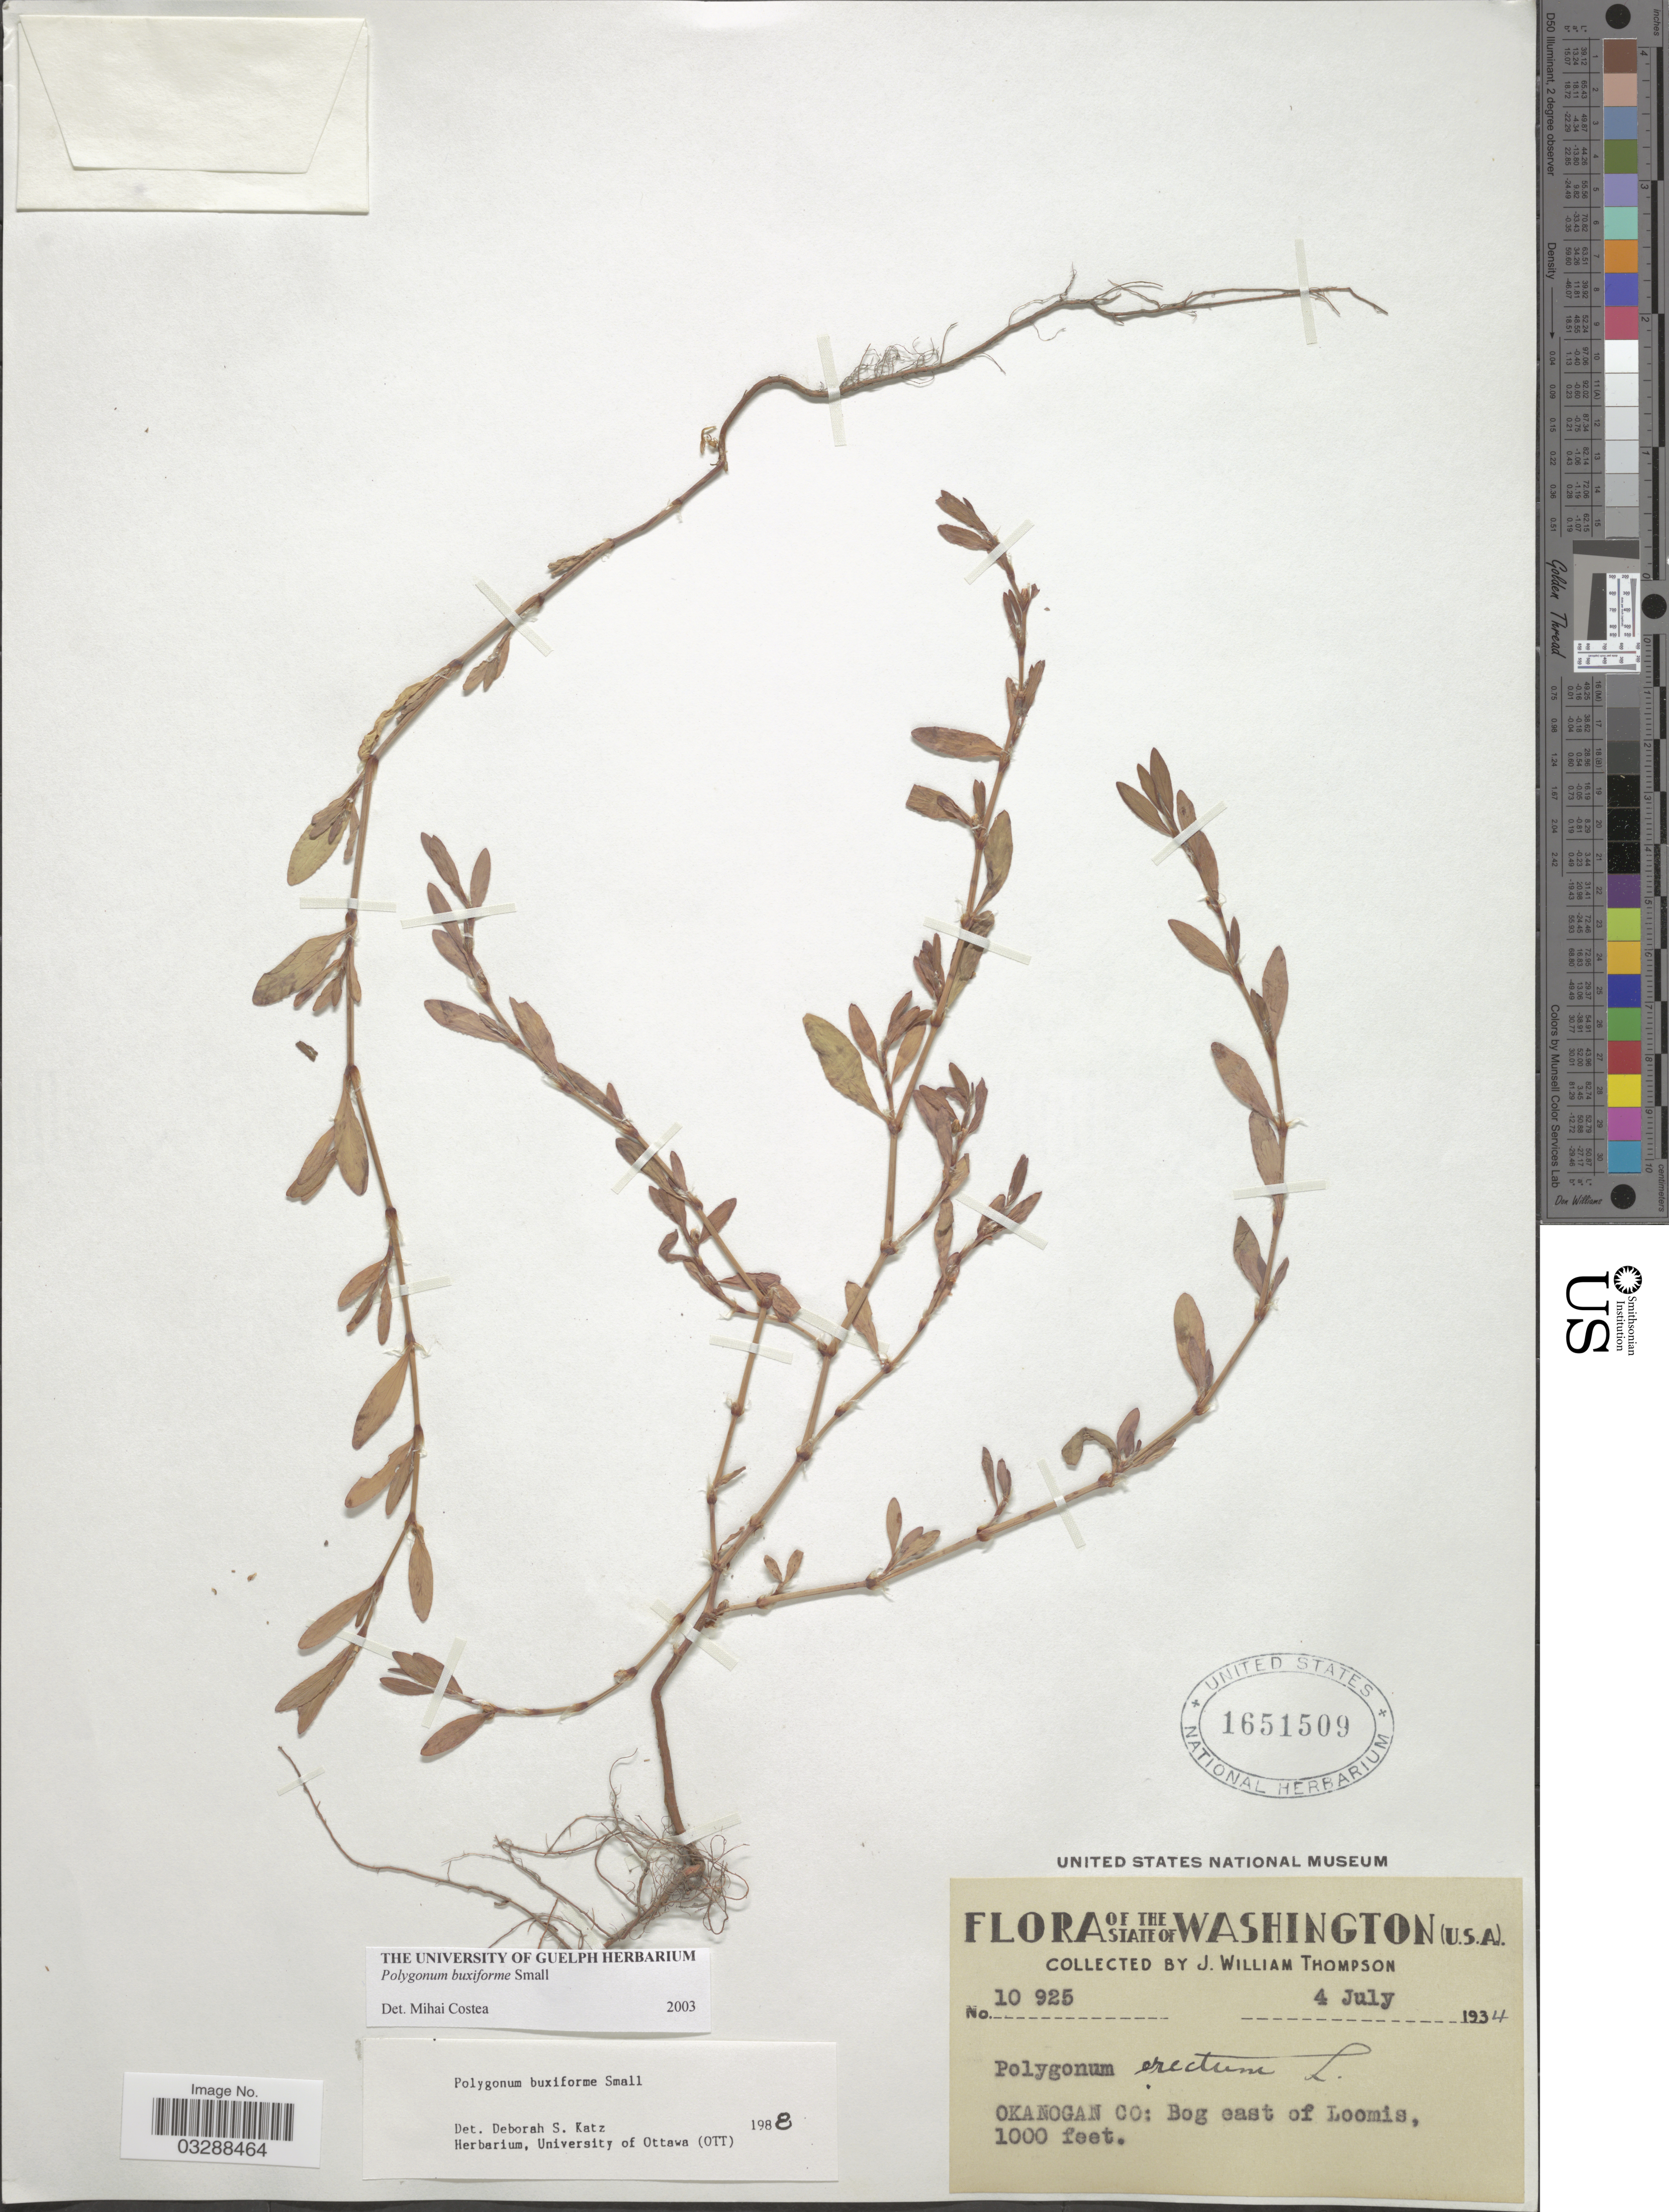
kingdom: Plantae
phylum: Tracheophyta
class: Magnoliopsida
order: Caryophyllales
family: Polygonaceae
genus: Polygonum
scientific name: Polygonum buxiforme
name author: Small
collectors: J. W. Thompson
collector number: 10925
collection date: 1934-07-04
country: United States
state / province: Washington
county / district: Okanogan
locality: Okanogan Co: Bog east of Loomis.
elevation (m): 305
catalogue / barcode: US 1651509